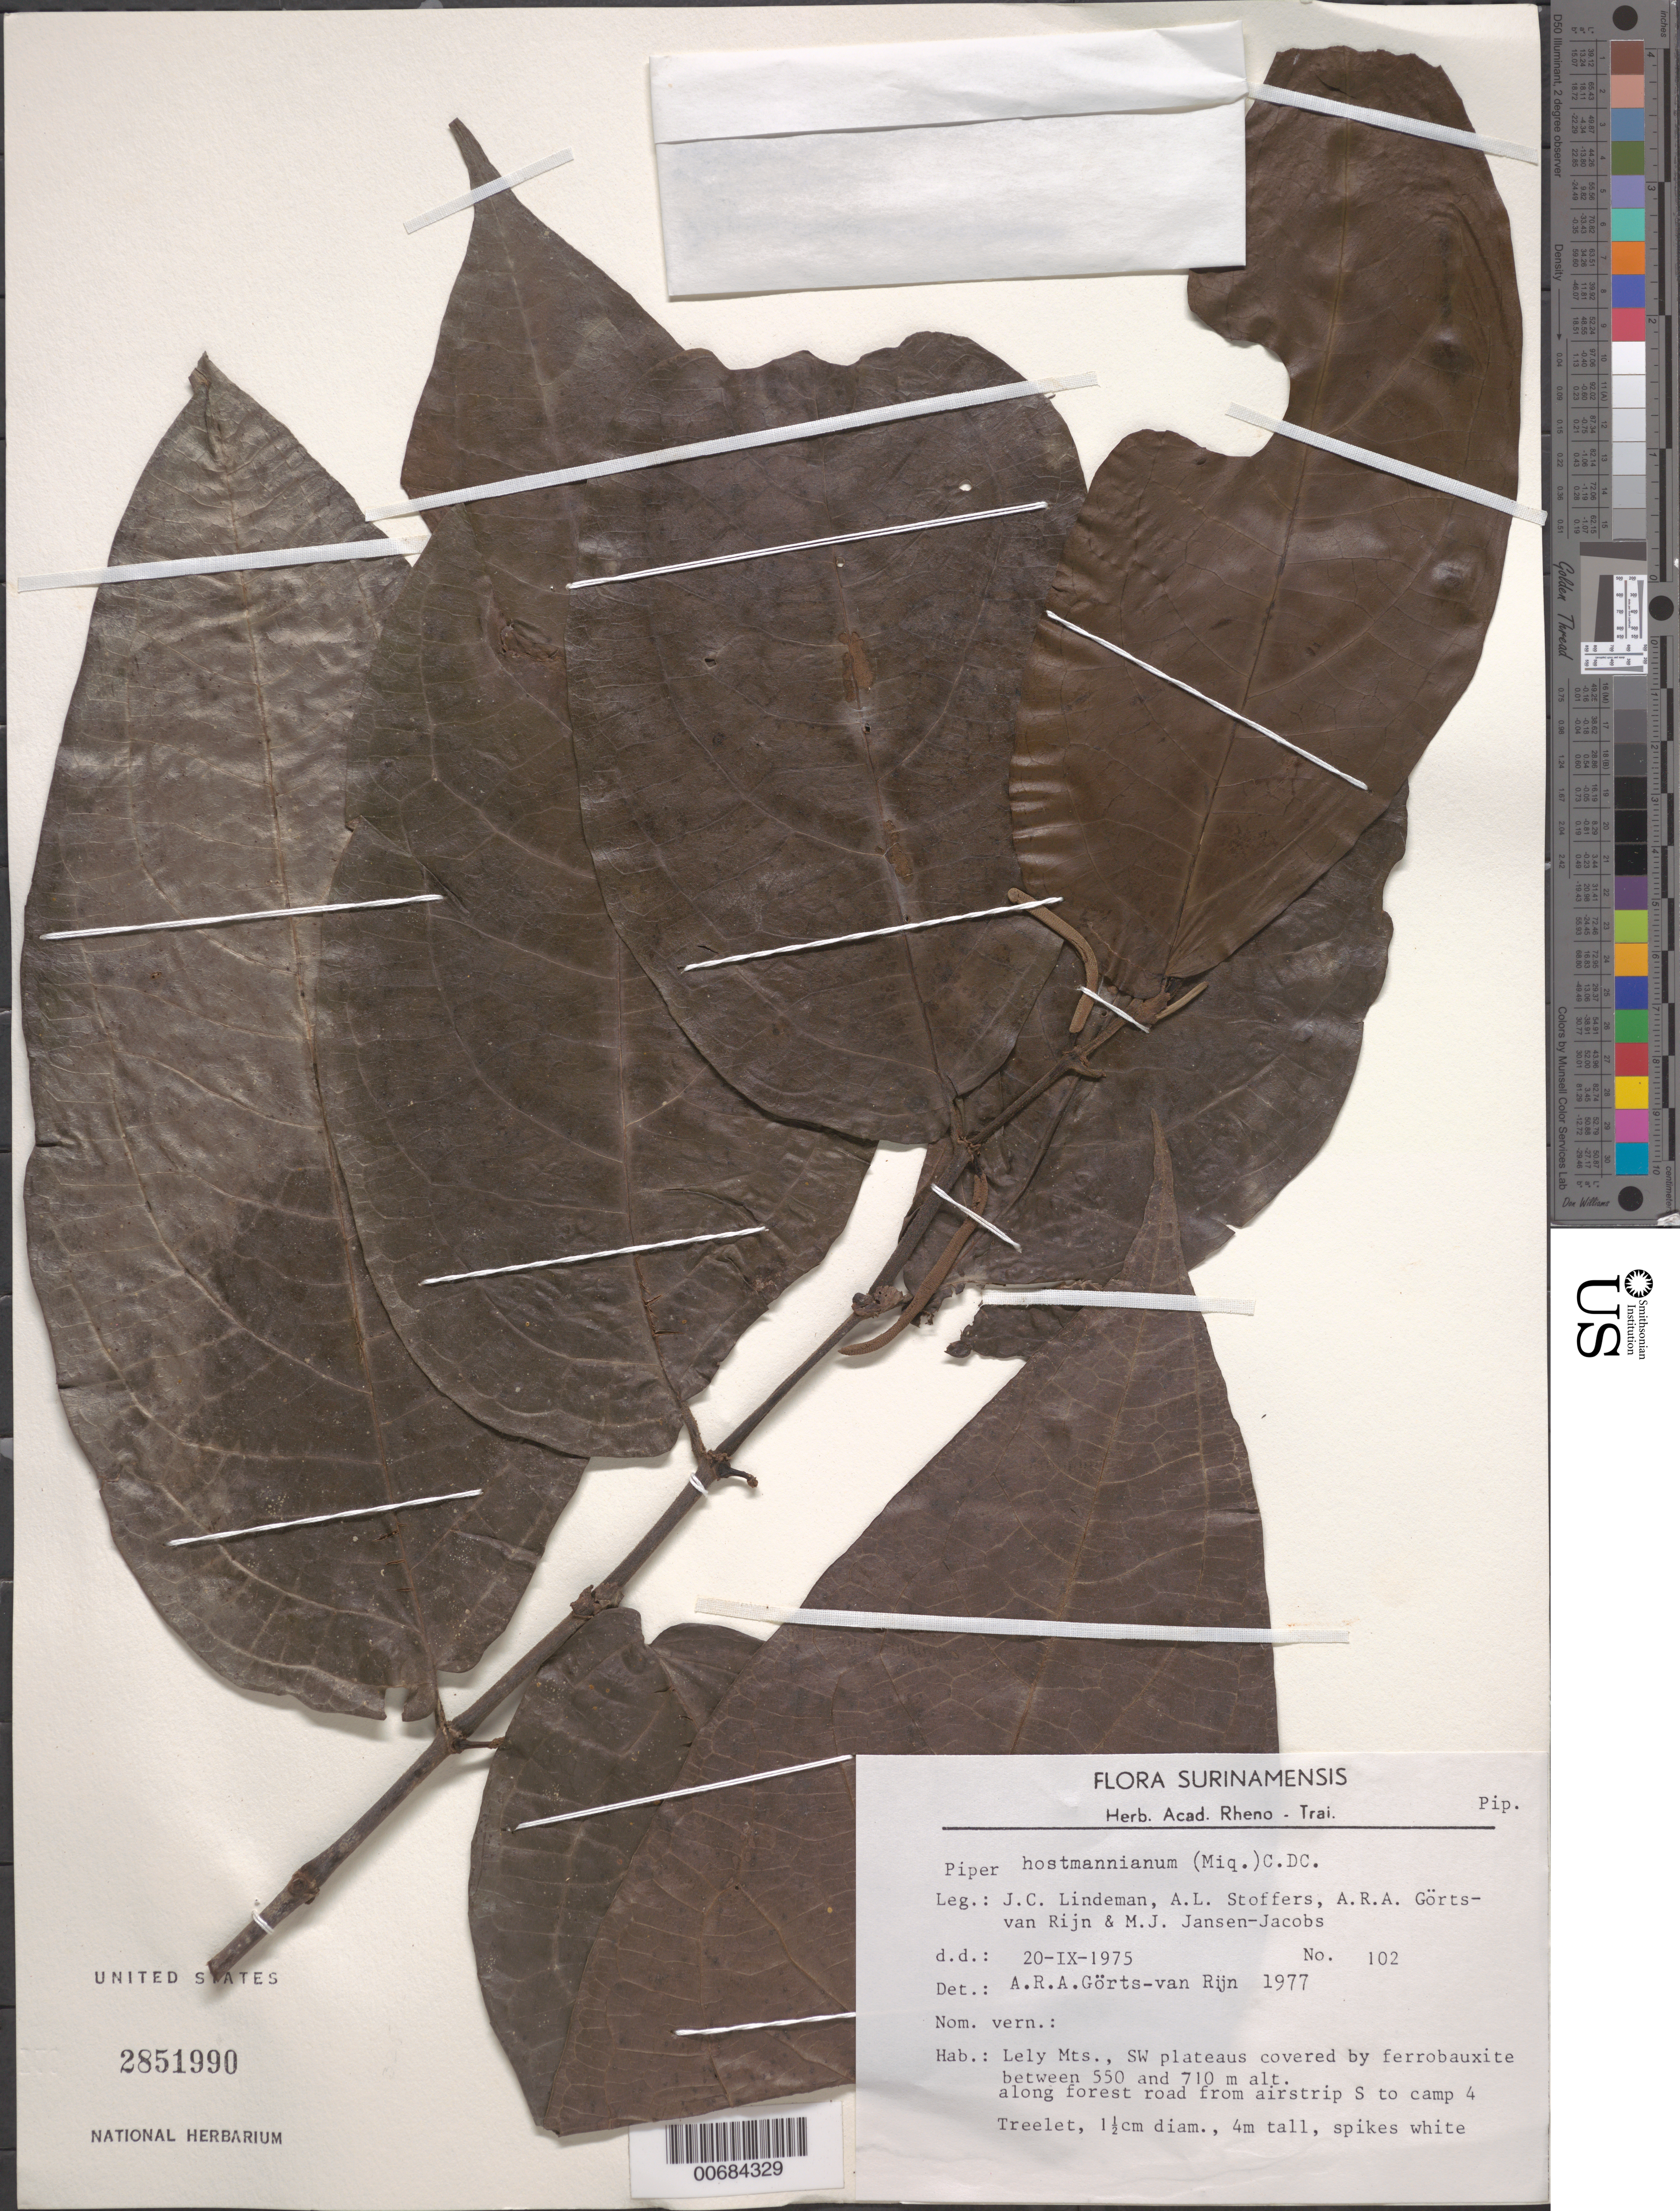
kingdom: Plantae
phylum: Tracheophyta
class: Magnoliopsida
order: Piperales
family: Piperaceae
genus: Piper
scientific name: Piper hostmannianum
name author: (Miq.) C. DC.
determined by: Görts-van Rijn, A. R. A.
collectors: J. C. Lindeman, A. Stoffers, A. .R. A. Görts-van Rijn & M. J. Jansen-Jacobs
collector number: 75 102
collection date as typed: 20-Sep-75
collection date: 1975-09-20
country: Suriname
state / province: Marowijne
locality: Lely Mts., SW plateaus, along forest road from airstrip S. to camp 4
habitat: SW plateaus covered by ferrobauxite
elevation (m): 550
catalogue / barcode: US 2851990